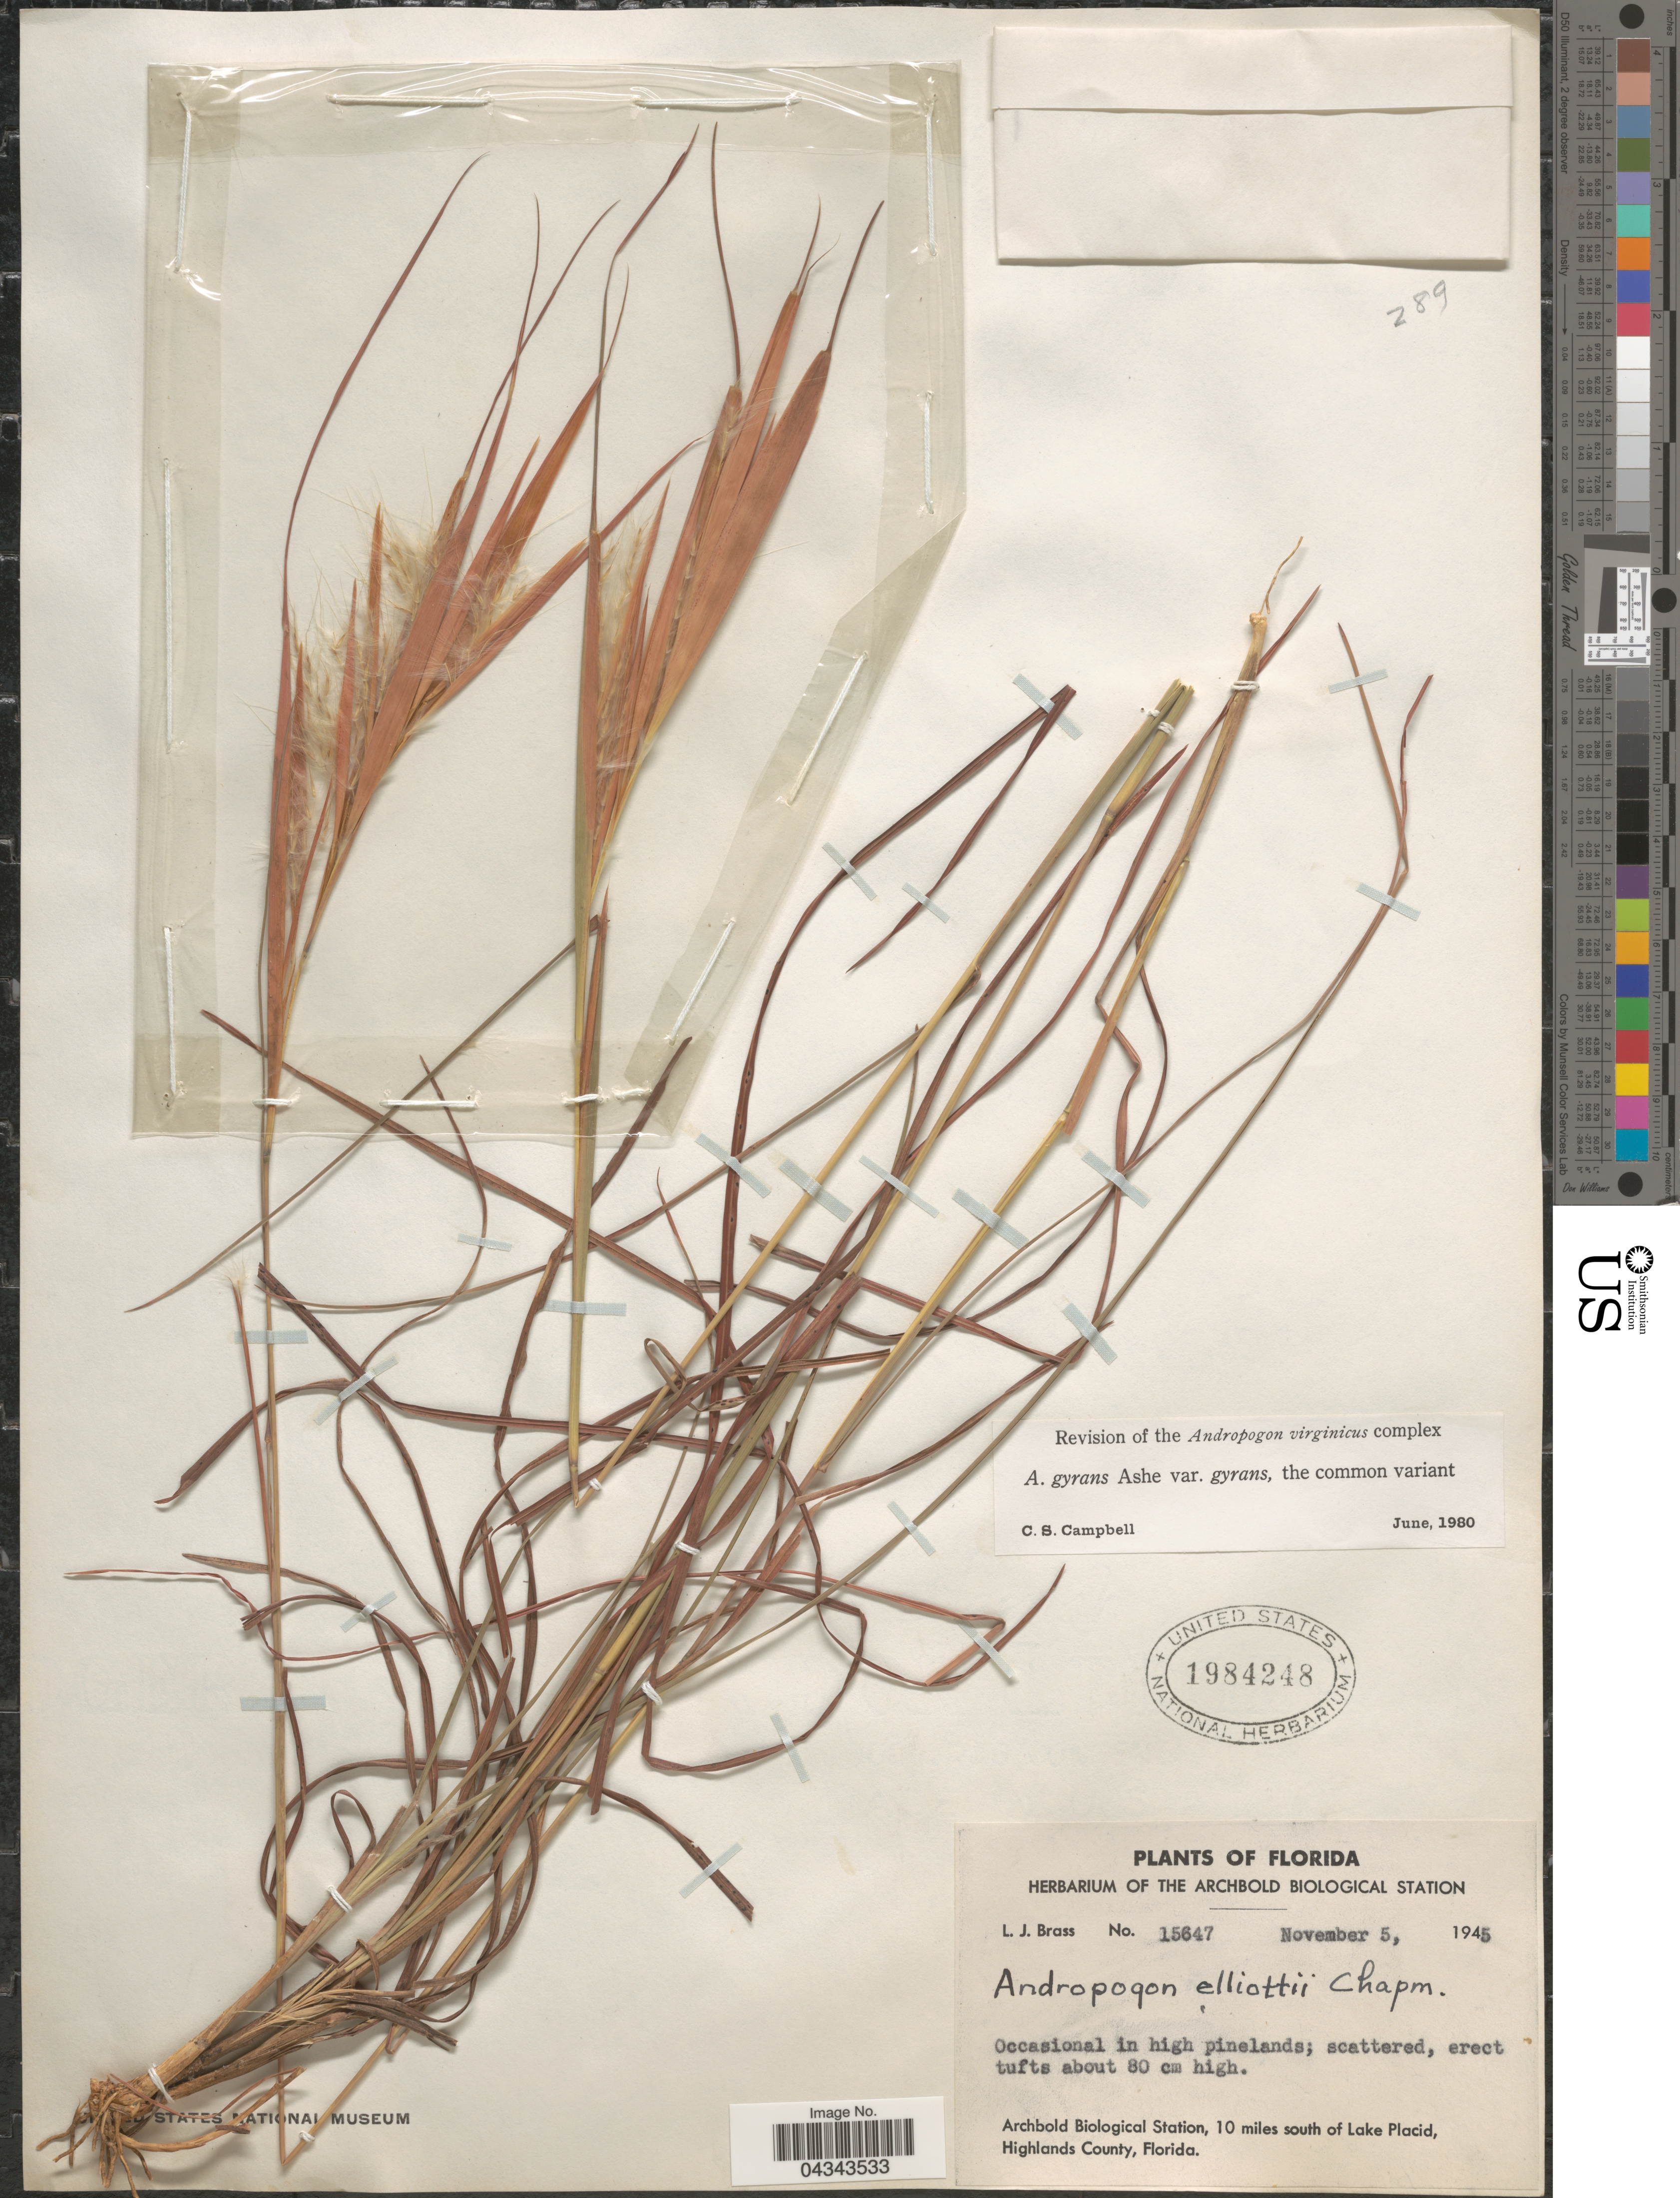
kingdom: Plantae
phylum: Tracheophyta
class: Liliopsida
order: Poales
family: Poaceae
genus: Andropogon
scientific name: Andropogon gyrans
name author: Ashe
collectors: L. J. Brass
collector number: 15647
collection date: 1945-11-05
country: United States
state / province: Florida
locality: Archbold Biological Station, 10 miles south of Lake Placid, Highlands County.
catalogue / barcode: US 1984248